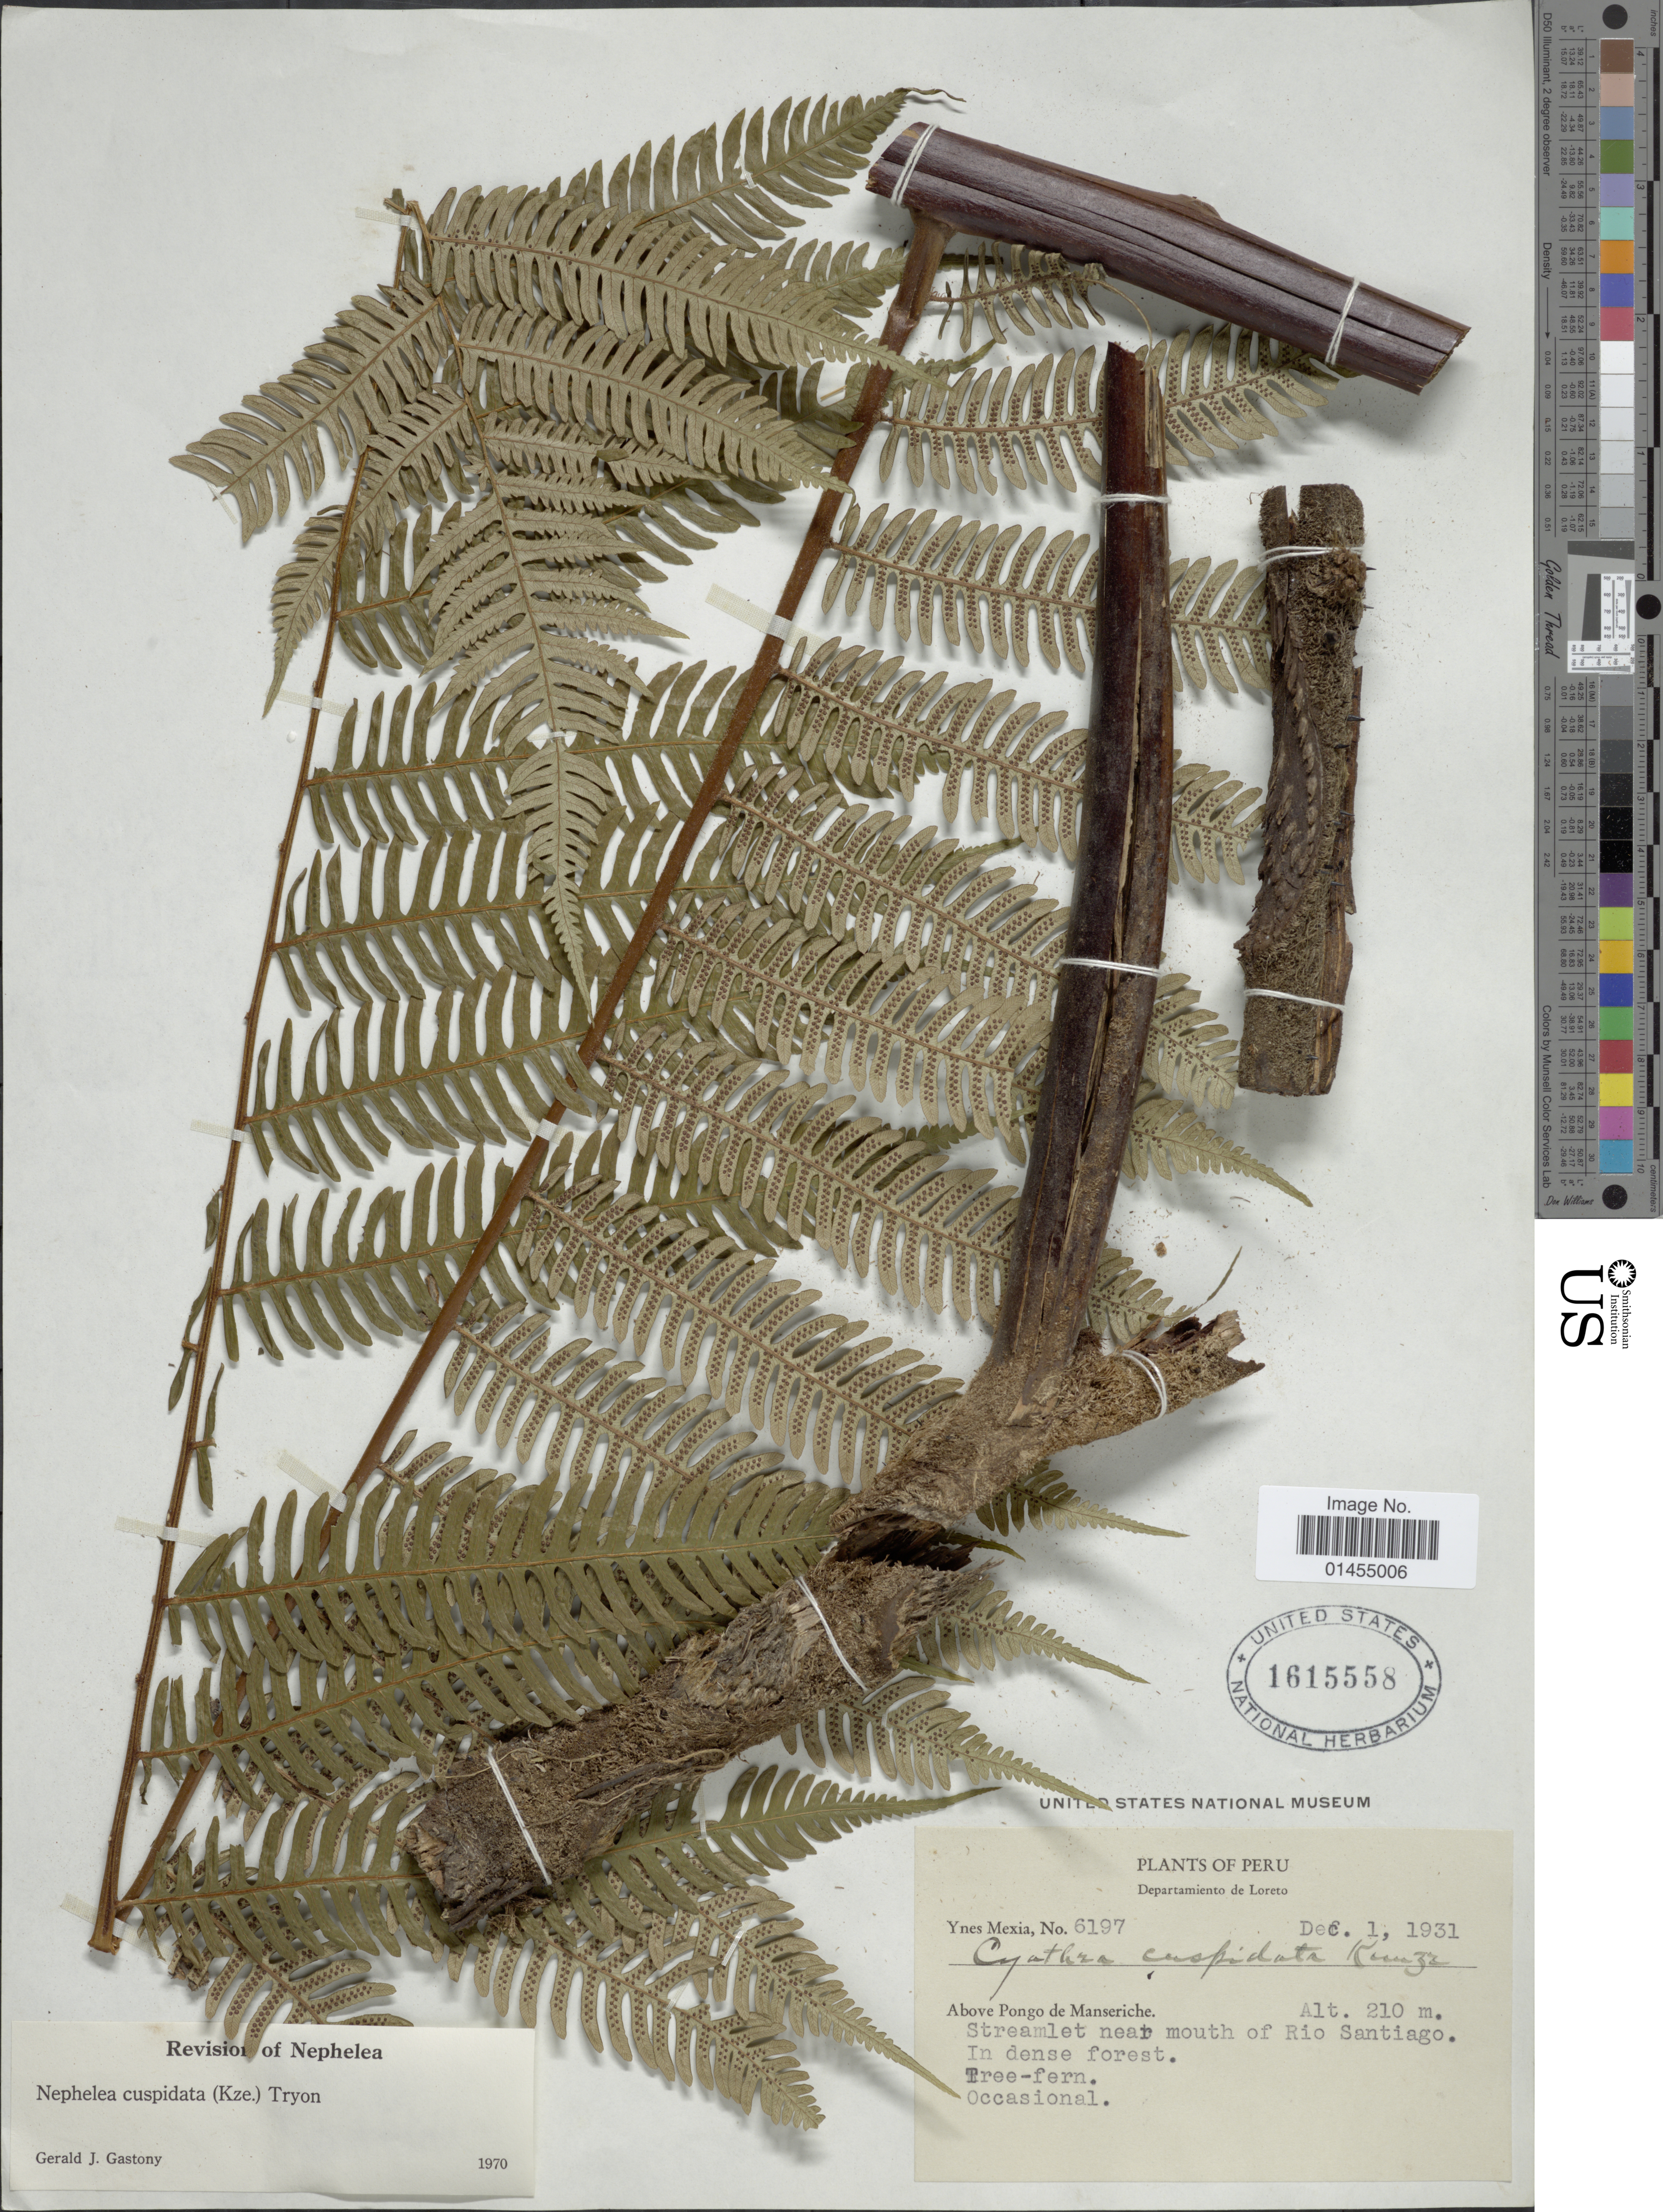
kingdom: Plantae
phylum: Tracheophyta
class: Polypodiopsida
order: Cyatheales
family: Cyatheaceae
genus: Alsophila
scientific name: Alsophila cuspidata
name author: (Kunze) D.S. Conant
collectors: Y. Mexia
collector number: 6197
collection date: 1931-12-01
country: Peru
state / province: Loreto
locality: Above Pongo de Manseriche. Streamlet near mouth of Rio Santiago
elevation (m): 210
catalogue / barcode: US 1615558